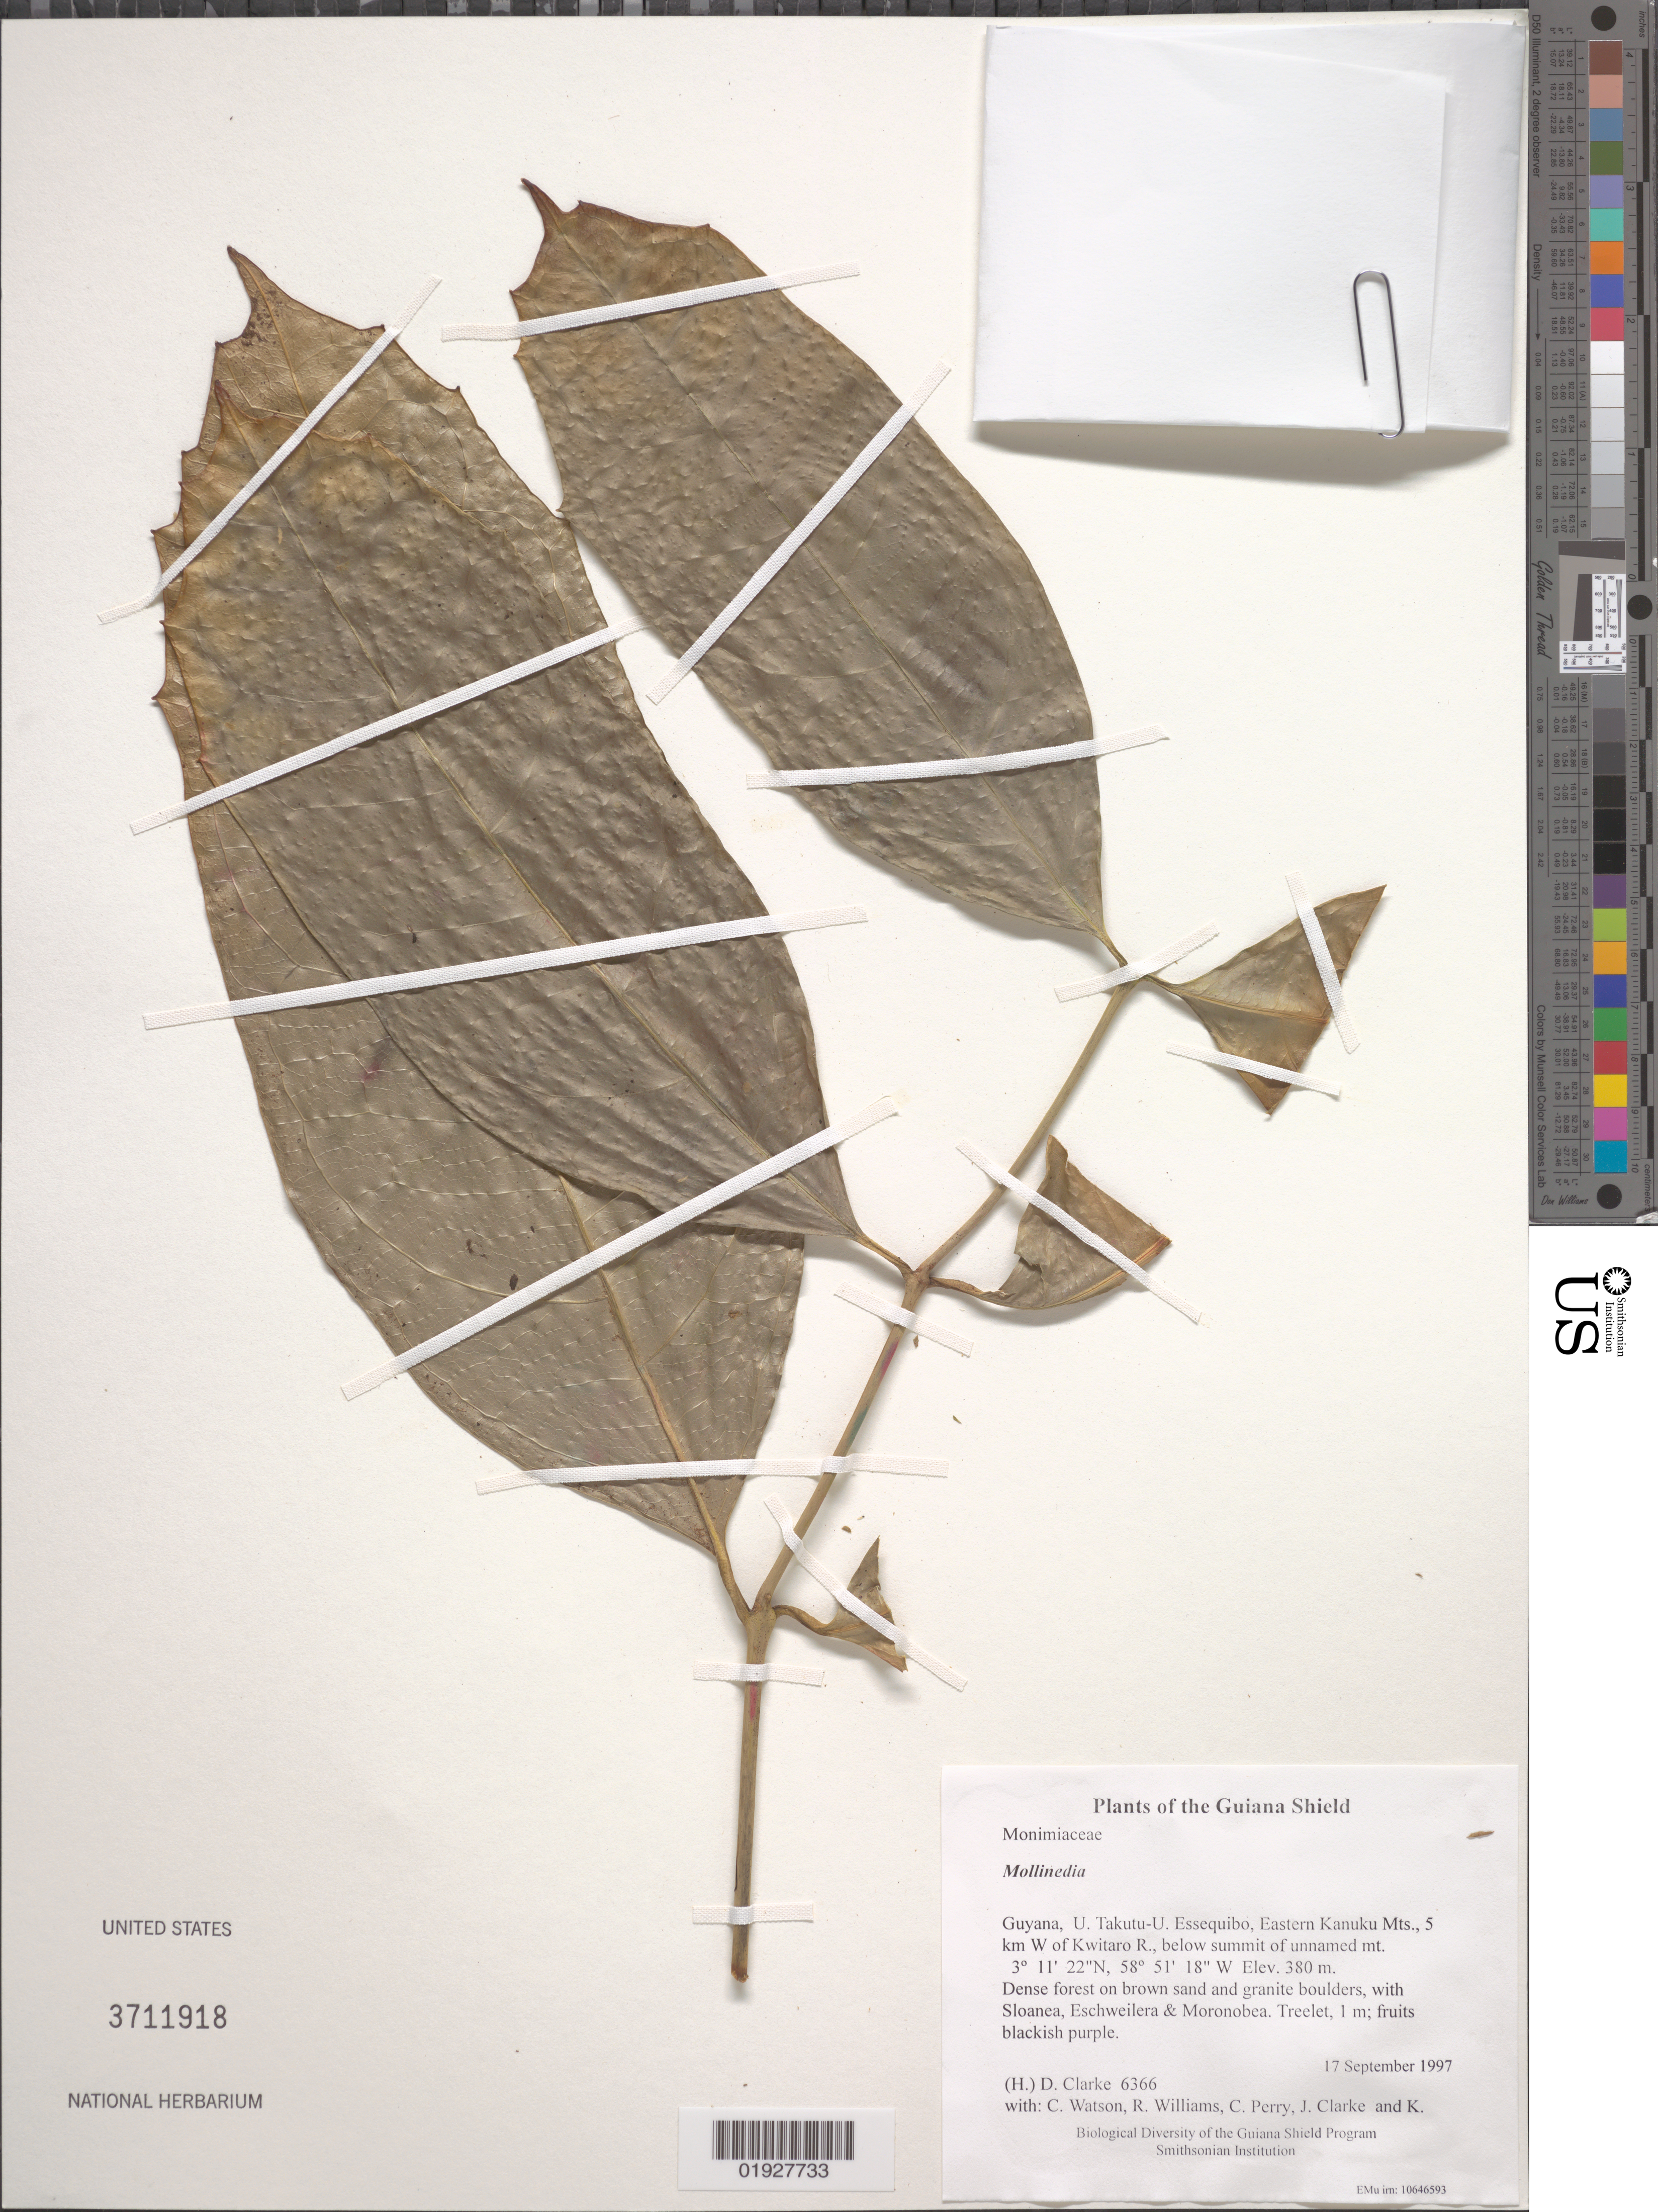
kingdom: Plantae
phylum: Tracheophyta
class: Magnoliopsida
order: Laurales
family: Monimiaceae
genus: Mollinedia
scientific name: Mollinedia sp.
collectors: H. D. Clarke, C. Watson, R. Williams, C. Perry, J. Clarke & K. Hurtubise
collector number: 6366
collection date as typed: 17 September 1997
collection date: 1997-09-17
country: Guyana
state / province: U. Takutu-U. Essequibo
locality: Eastern Kanuku Mts., 5 km W of Kwitaro R., below summit of unnamed mt.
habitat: Dense forest on brown sand and granite boulders, with Sloanea, Eschweilera & Moronobea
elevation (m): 380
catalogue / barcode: US 3711918